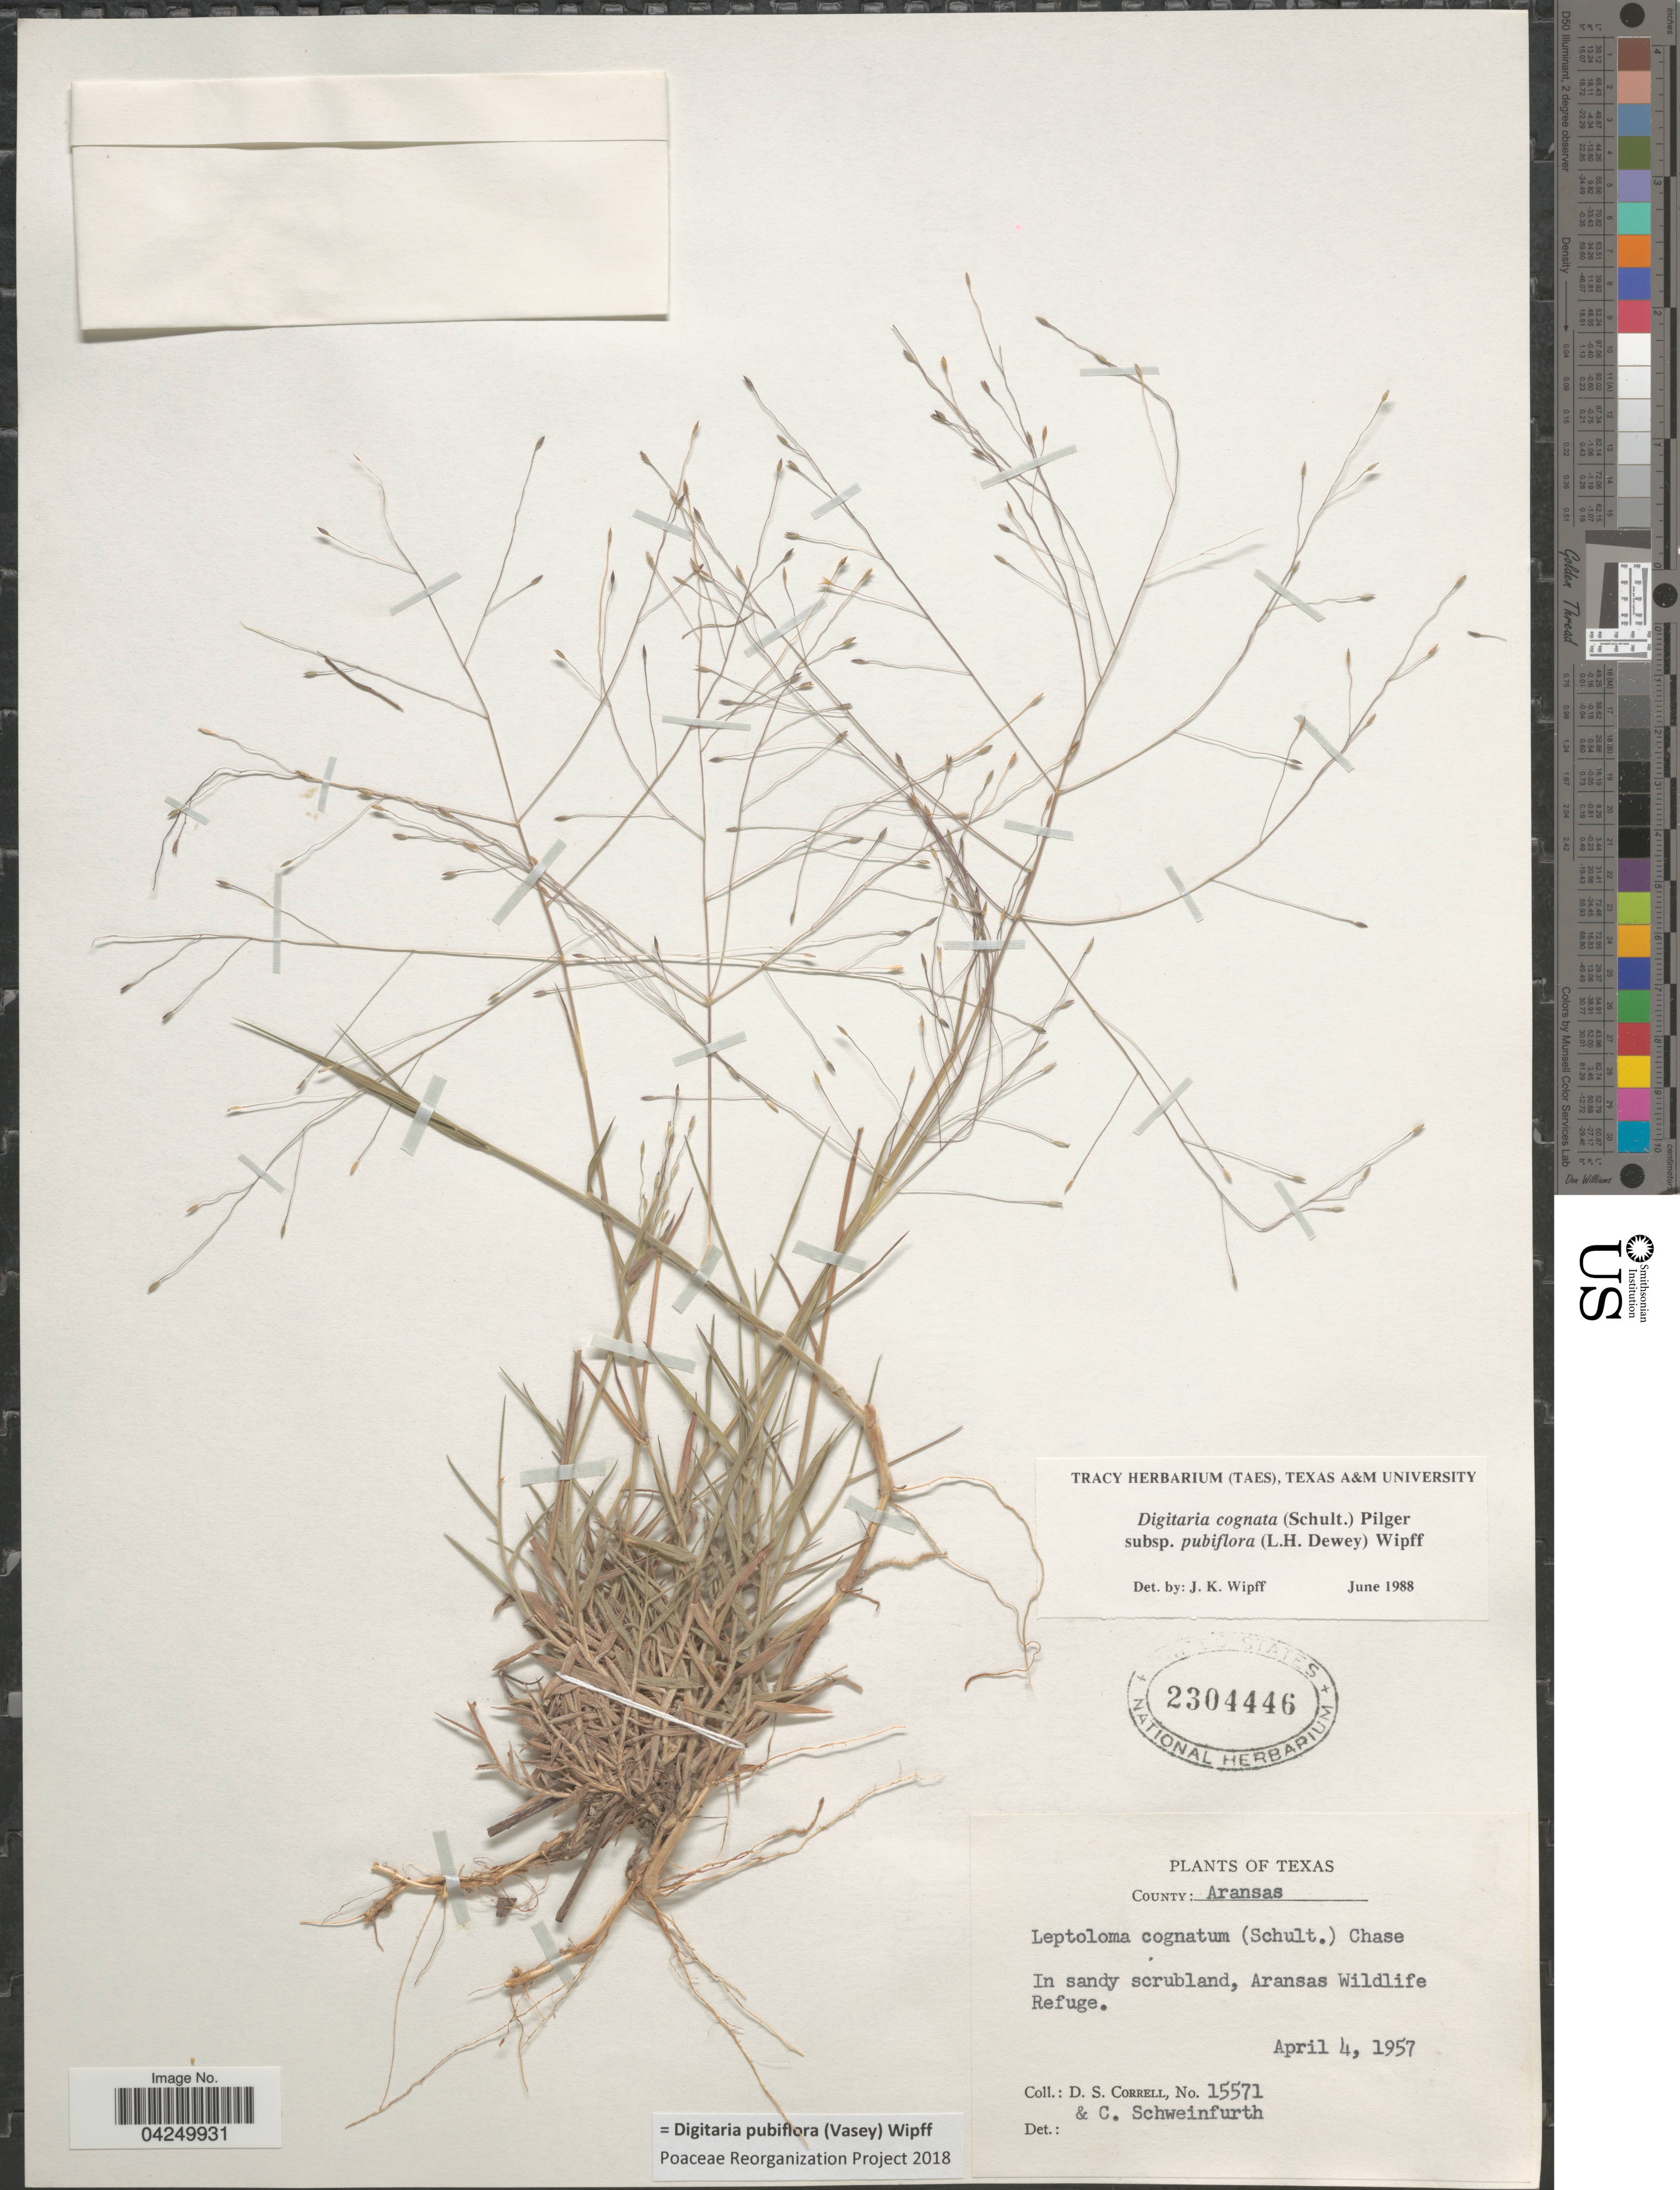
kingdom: Plantae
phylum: Tracheophyta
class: Liliopsida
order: Poales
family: Poaceae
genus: Digitaria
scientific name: Digitaria pubiflora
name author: (Vasey) Wipff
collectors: D. S. Correll & C. Schweinfurth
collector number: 15571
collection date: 1957-04-04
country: United States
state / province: Texas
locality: County: Aransas. In sandy scrubland, Aransas Wildlife Refuge.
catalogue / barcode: US 2304446